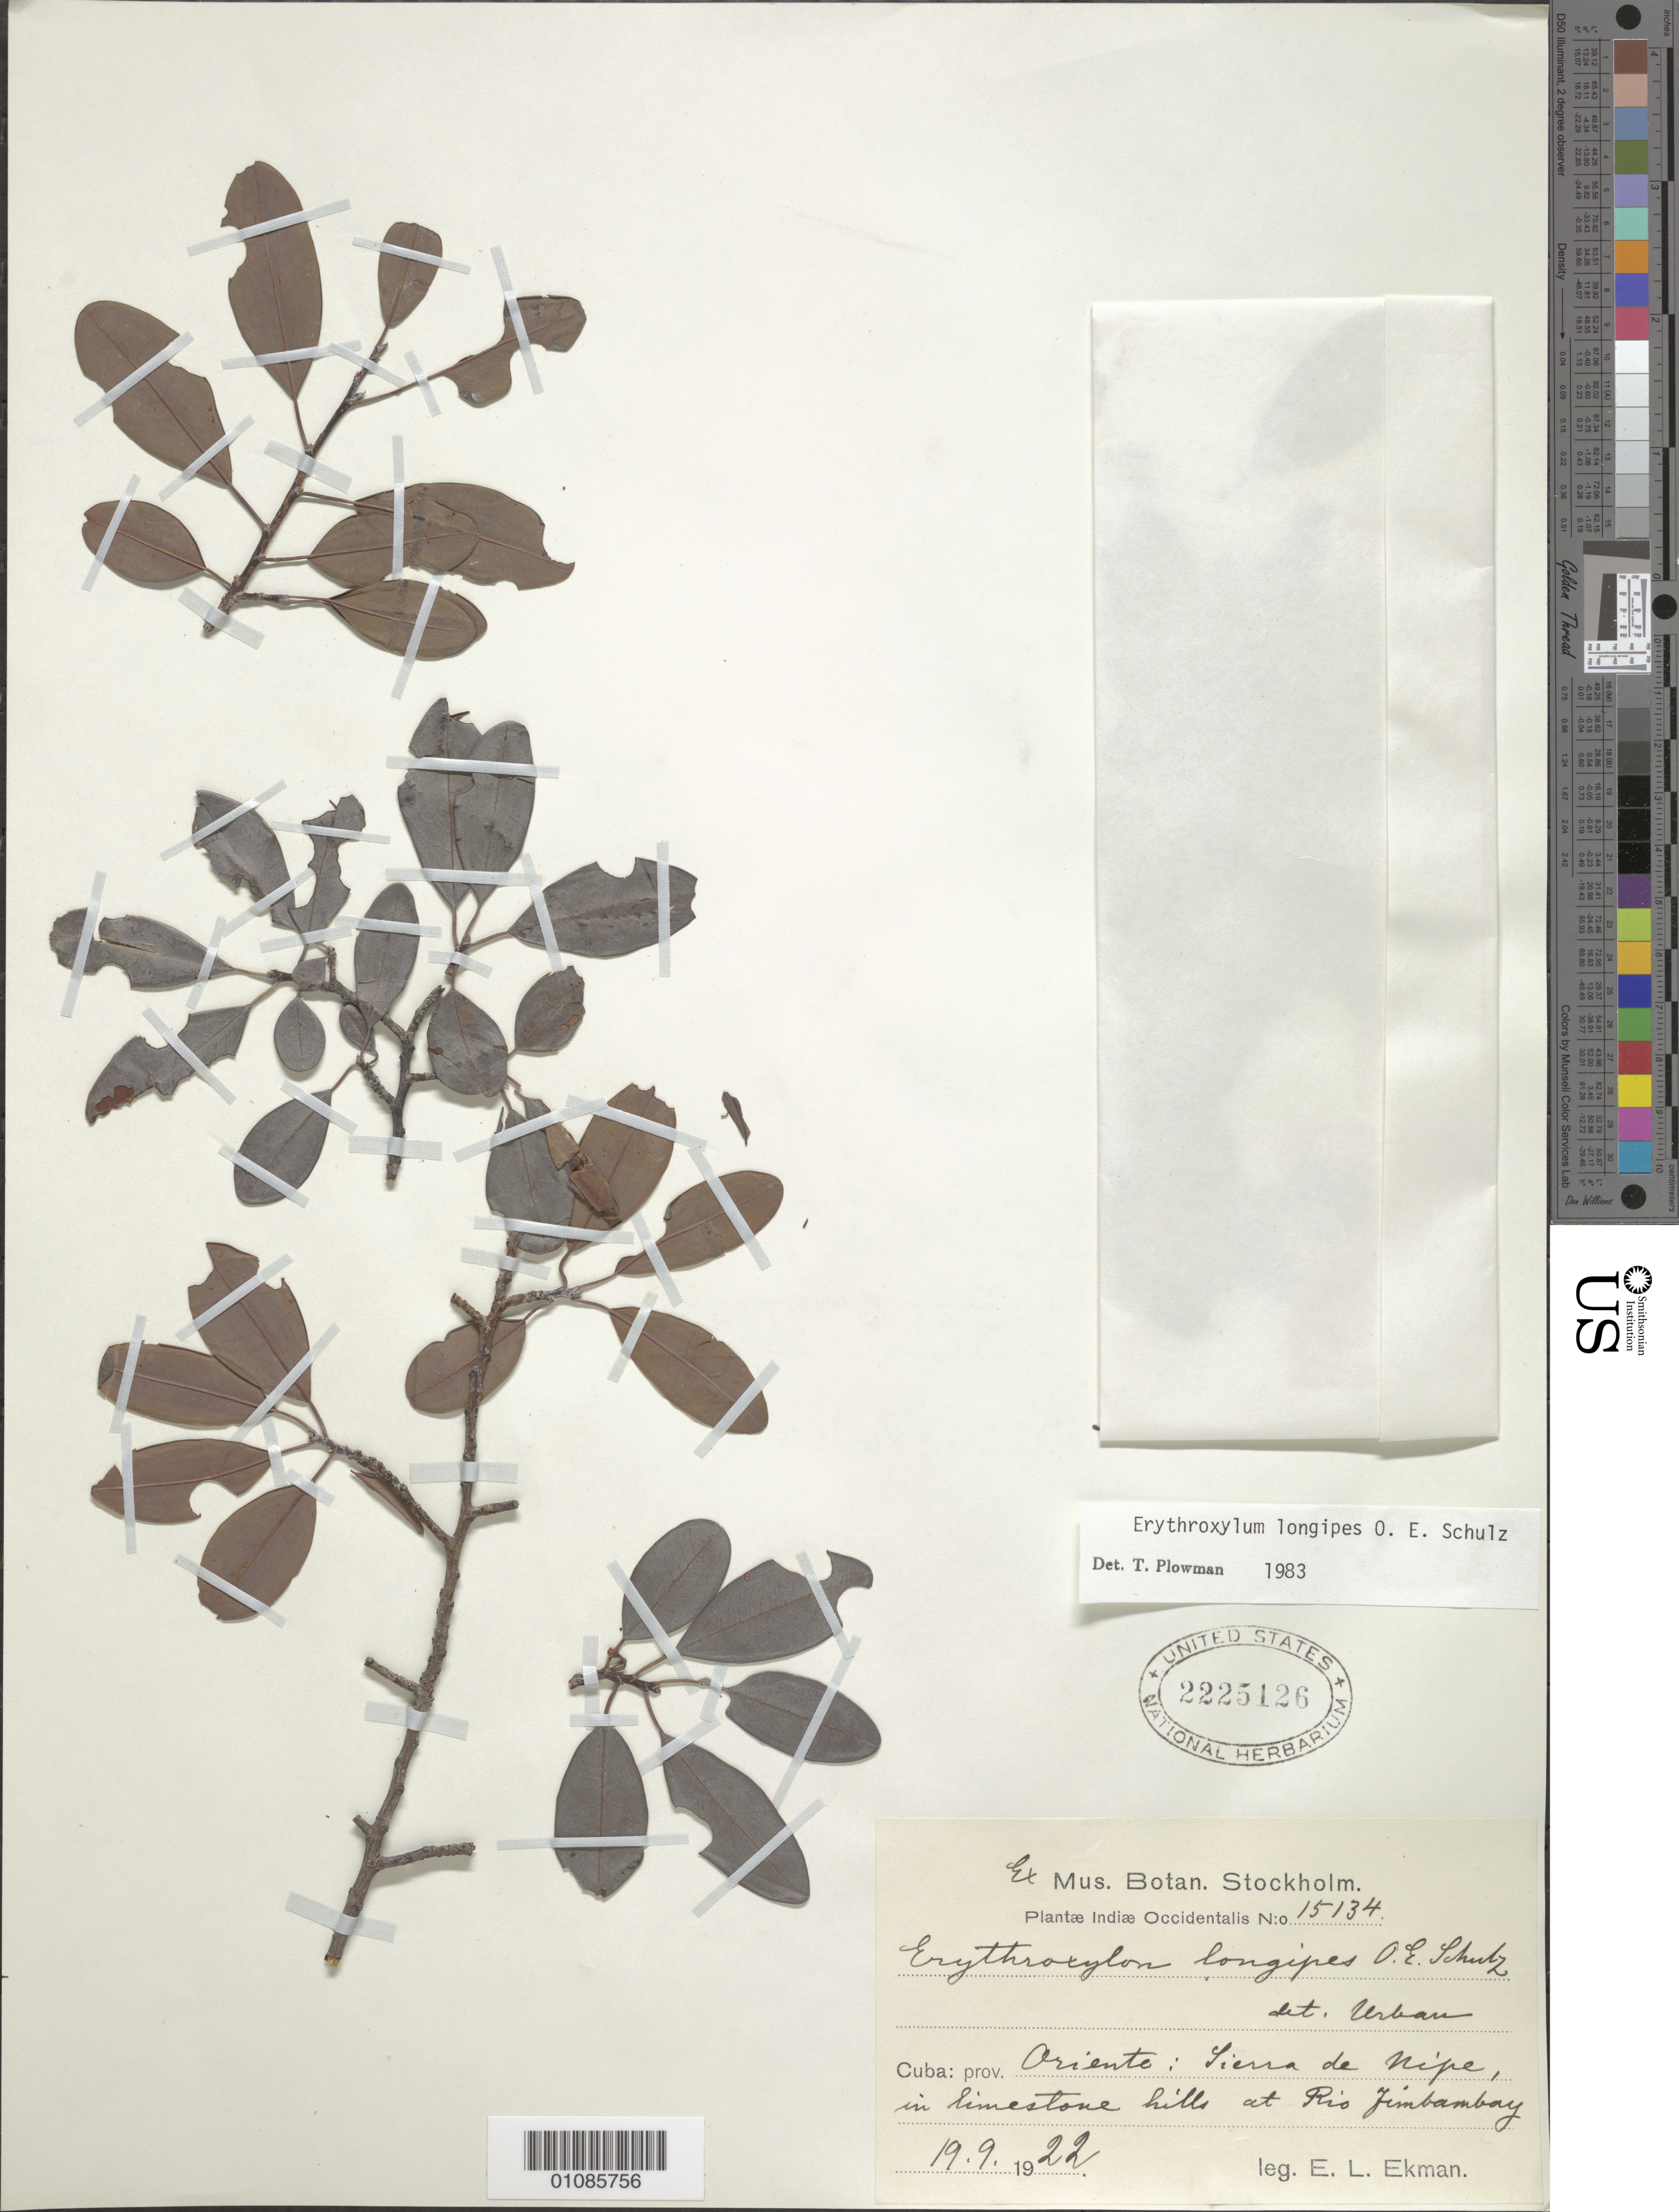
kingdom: Plantae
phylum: Tracheophyta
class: Magnoliopsida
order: Malpighiales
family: Erythroxylaceae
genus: Erythroxylum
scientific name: Erythroxylum longipes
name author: O.E. Schulz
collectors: E. L. Ekman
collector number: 15134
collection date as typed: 19 Sep 1922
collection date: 1922-09-19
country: Cuba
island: Cuba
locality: Oriente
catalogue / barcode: US 2225126